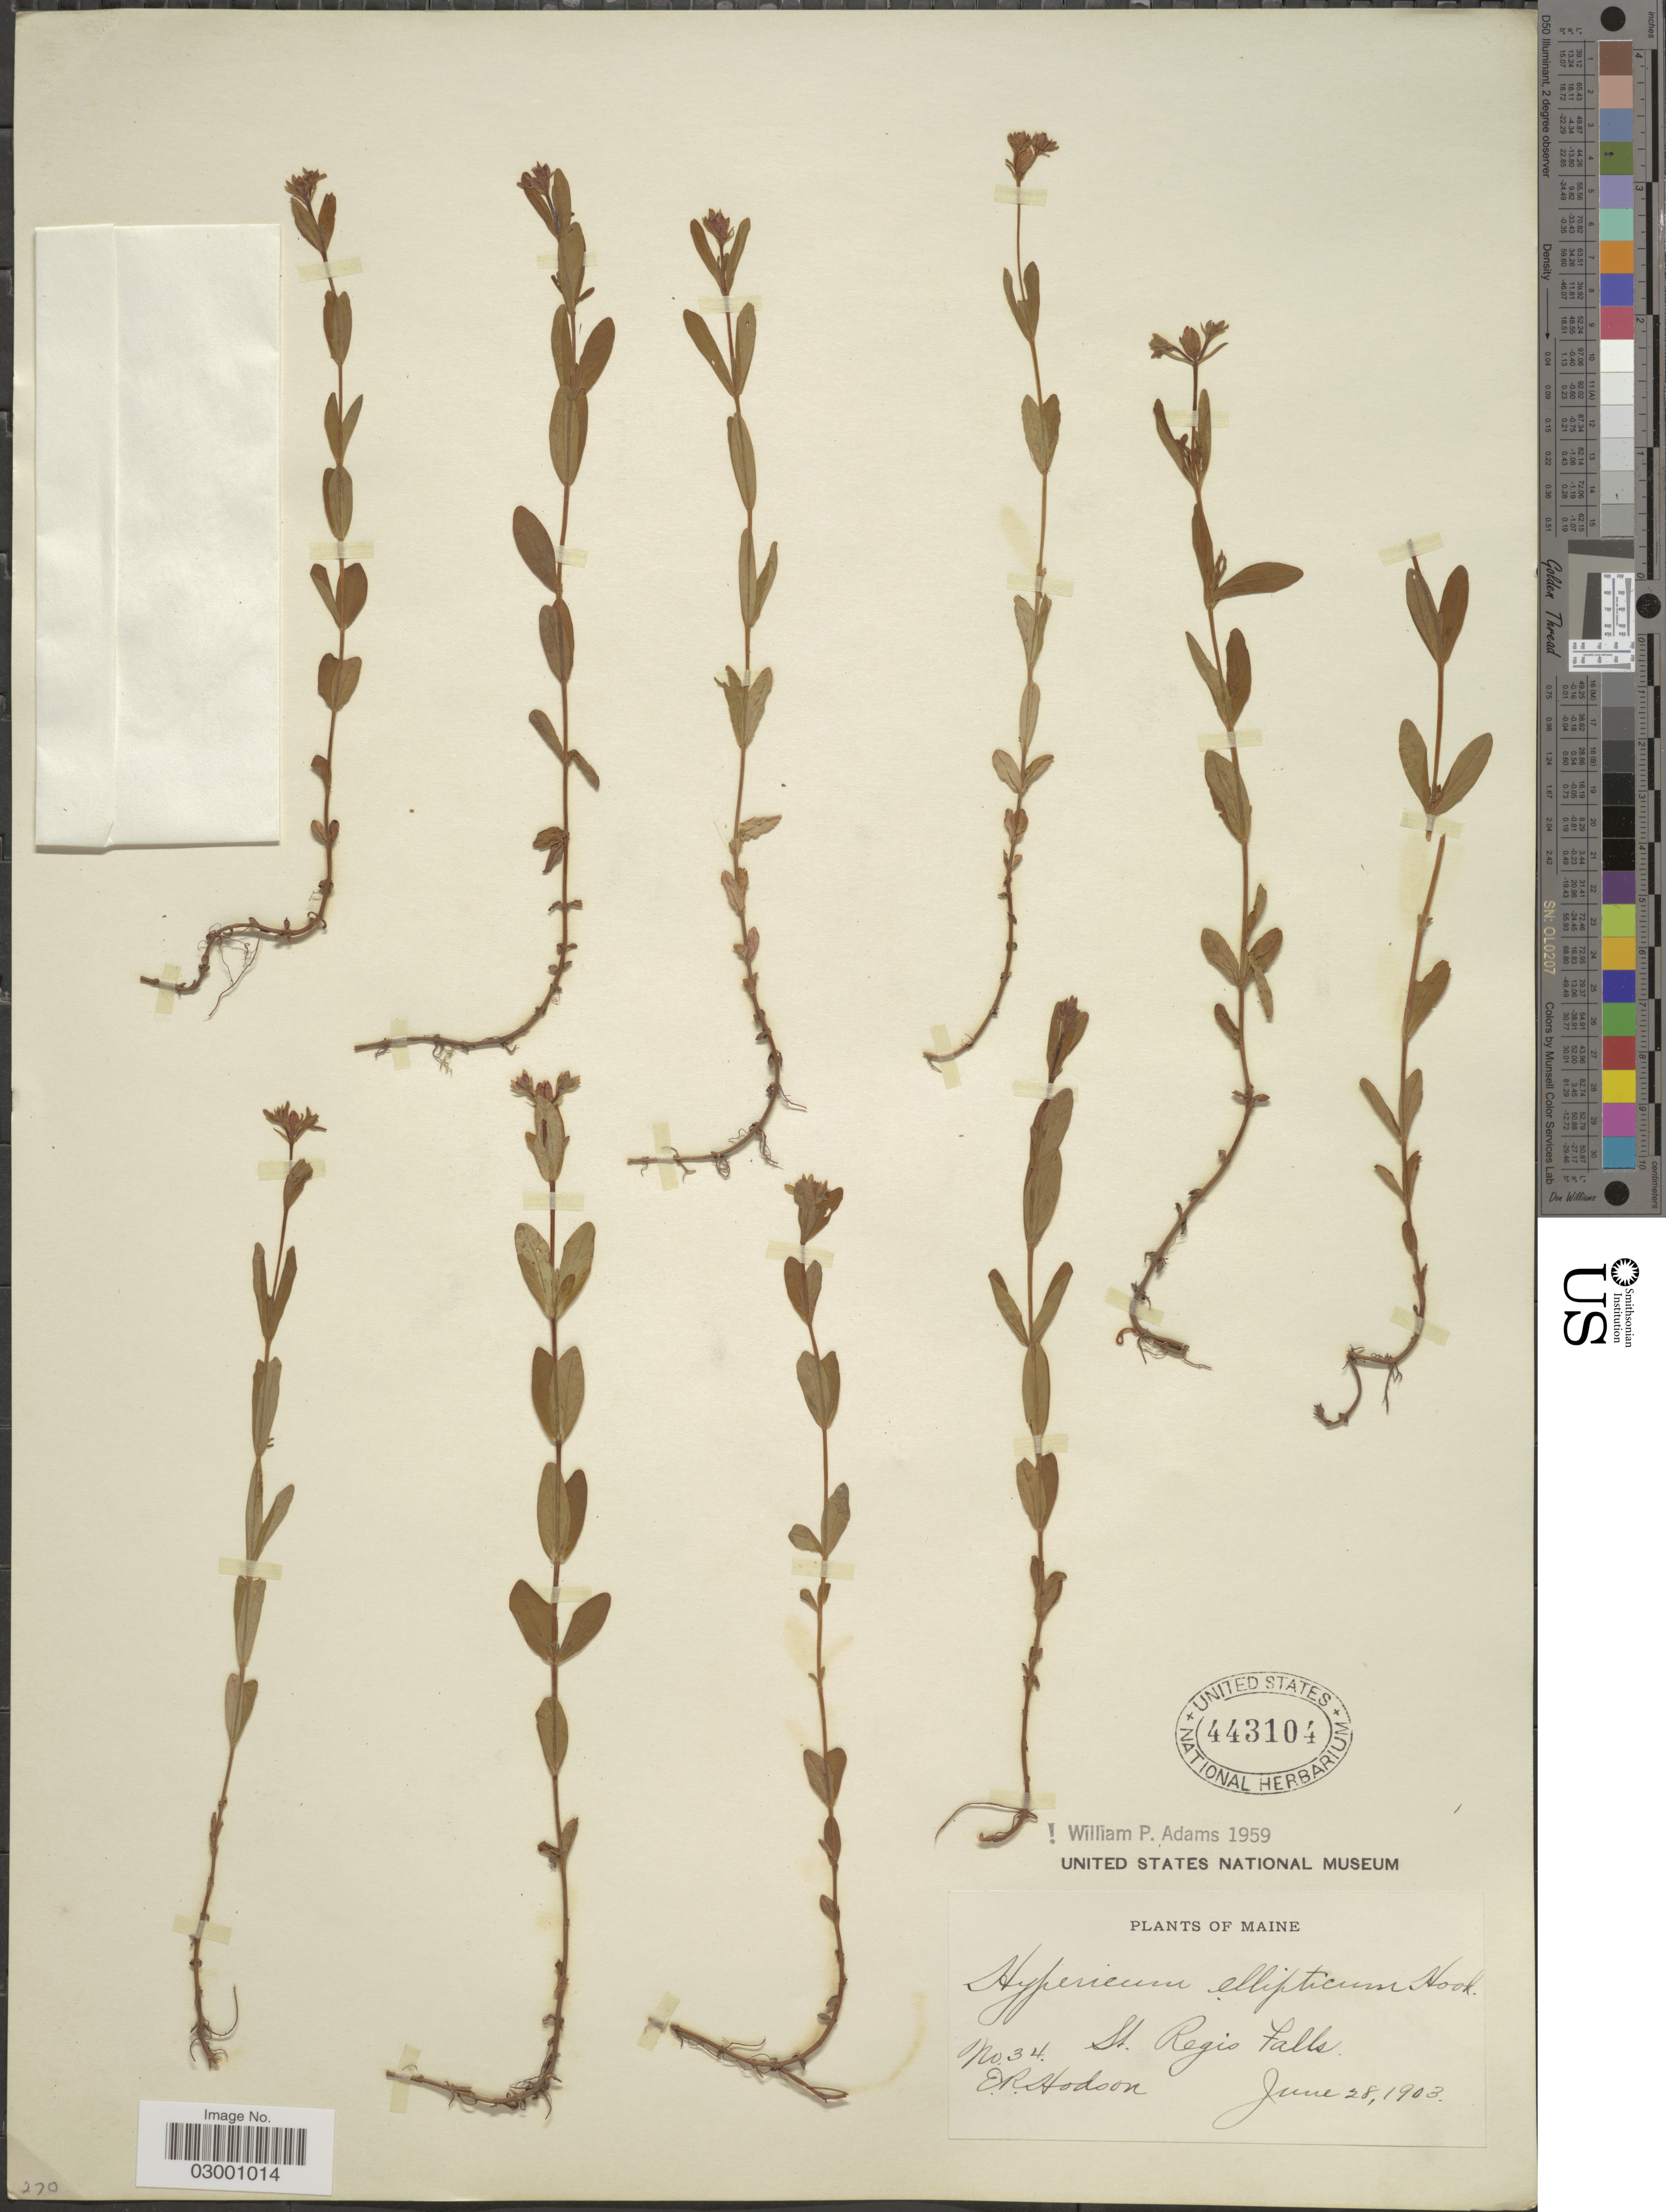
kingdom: Plantae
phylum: Tracheophyta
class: Magnoliopsida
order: Malpighiales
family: Hypericaceae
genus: Hypericum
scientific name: Hypericum ellipticum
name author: Hook.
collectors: E. Hodson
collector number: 34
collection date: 1903-06-28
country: United States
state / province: Maine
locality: St. Regis Falls.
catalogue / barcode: US 443104